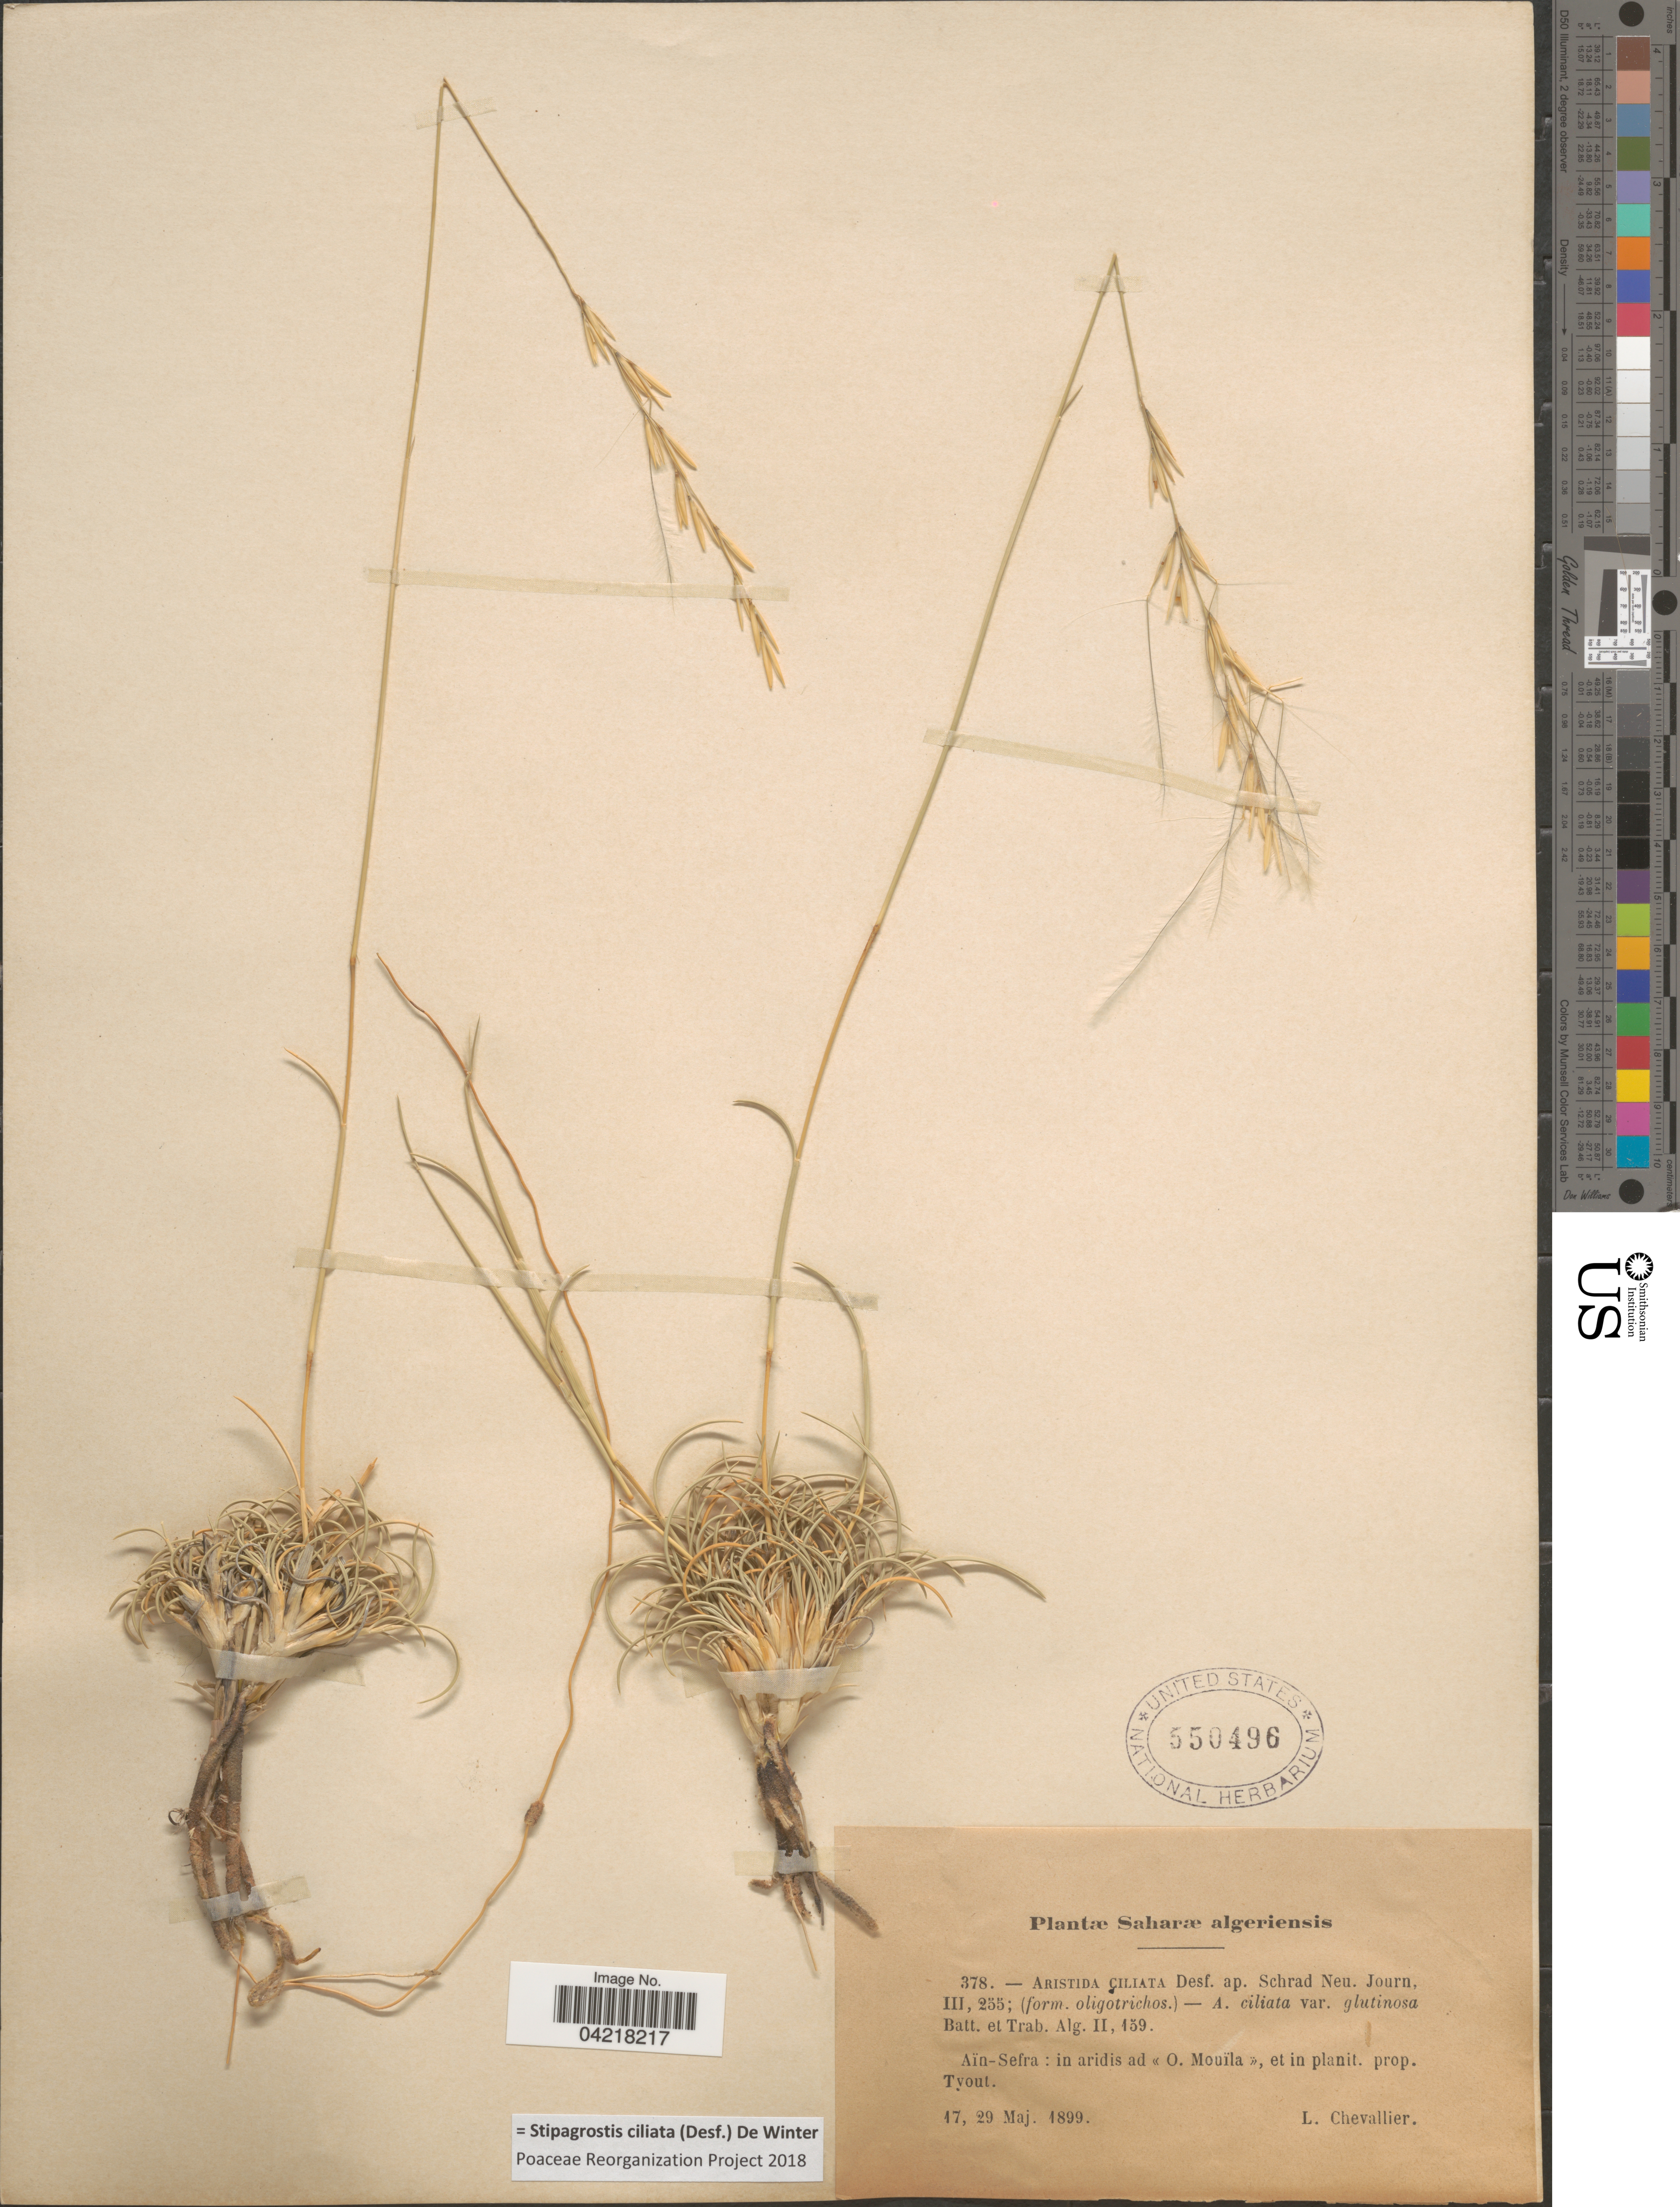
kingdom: Plantae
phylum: Tracheophyta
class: Liliopsida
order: Poales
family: Poaceae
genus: Stipagrostis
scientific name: Stipagrostis ciliata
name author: (Desf.) De Winter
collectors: L. Chevallier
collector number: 378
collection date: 1899-05-17/1899-05-29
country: Algeria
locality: Saharæ algeriensis. Aïn-Sefra: in aridis ad O. Mouïla, et in planit. prop. Tyout.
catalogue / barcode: US 550496